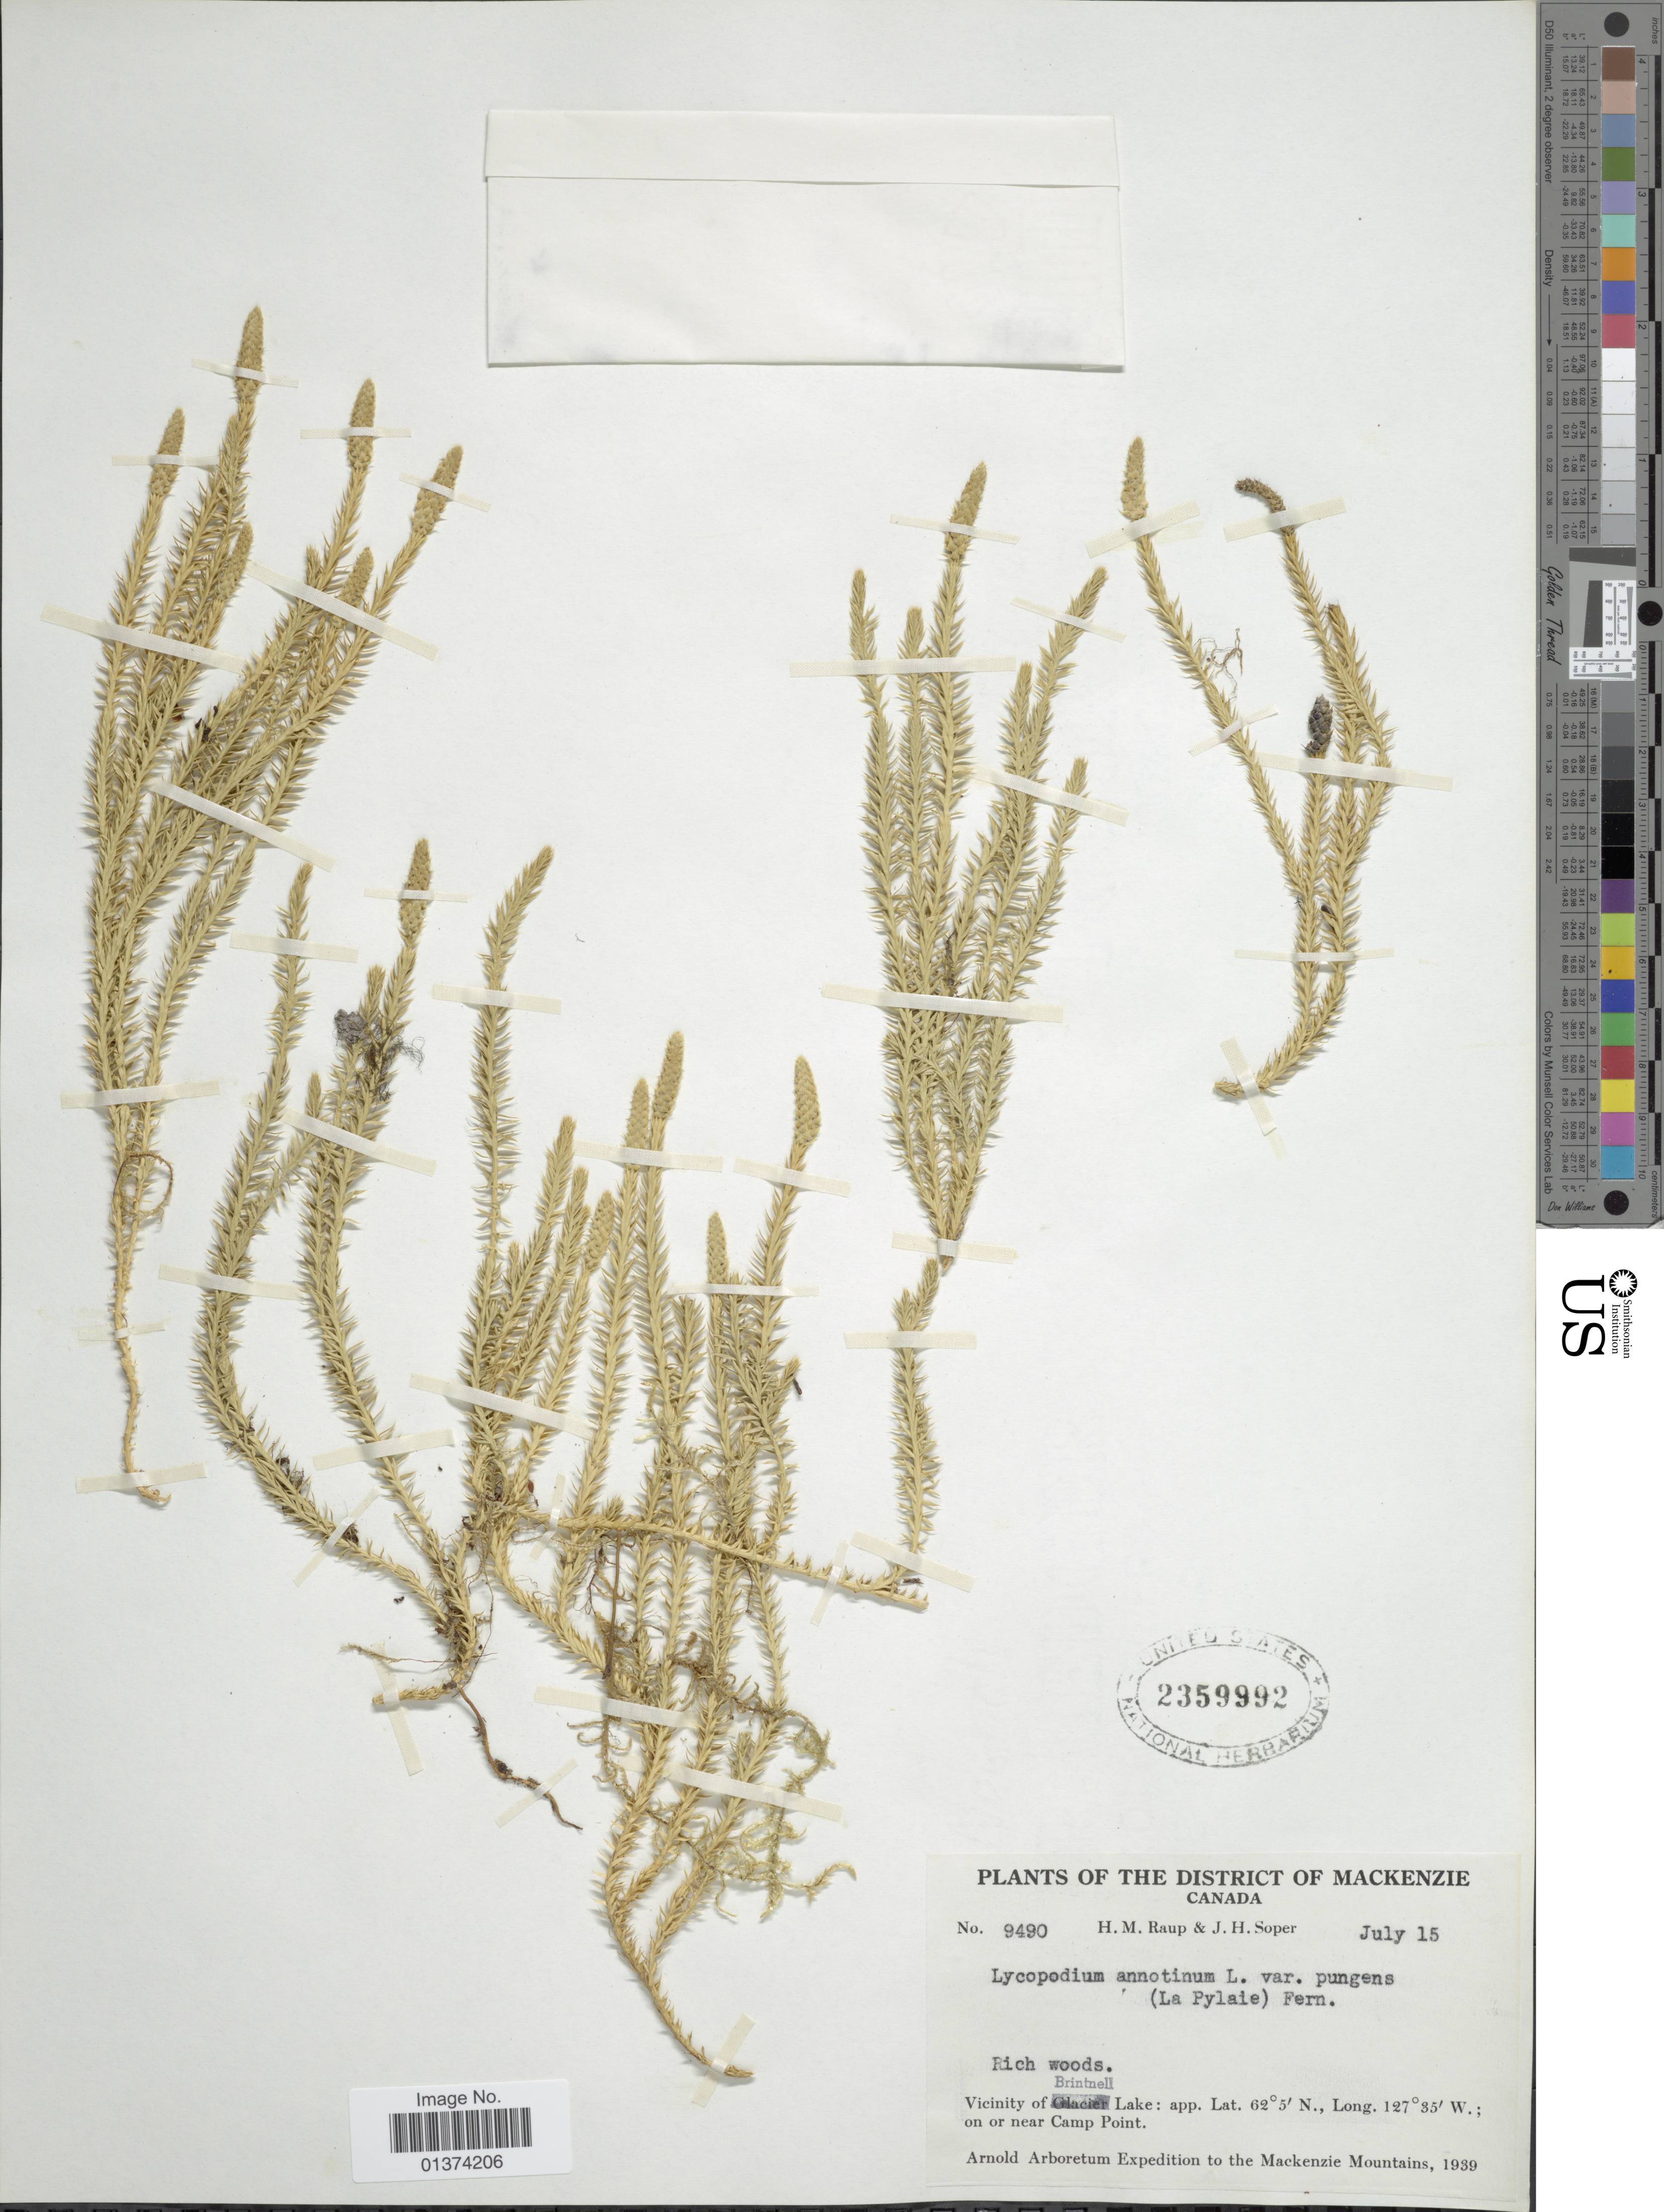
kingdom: Plantae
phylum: Tracheophyta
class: Lycopodiopsida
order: Lycopodiales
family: Lycopodiaceae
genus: Spinulum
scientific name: Spinulum annotinum subsp. annotinum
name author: (L.) A. Haines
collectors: H. Raup & J. H. Soper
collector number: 9490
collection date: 1939-07-15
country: Canada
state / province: Alberta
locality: District of Mackenzie, Vicinity of Brintnell Lake, on or near Camp Point. Mackenzie Mountains.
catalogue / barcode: US 2359992